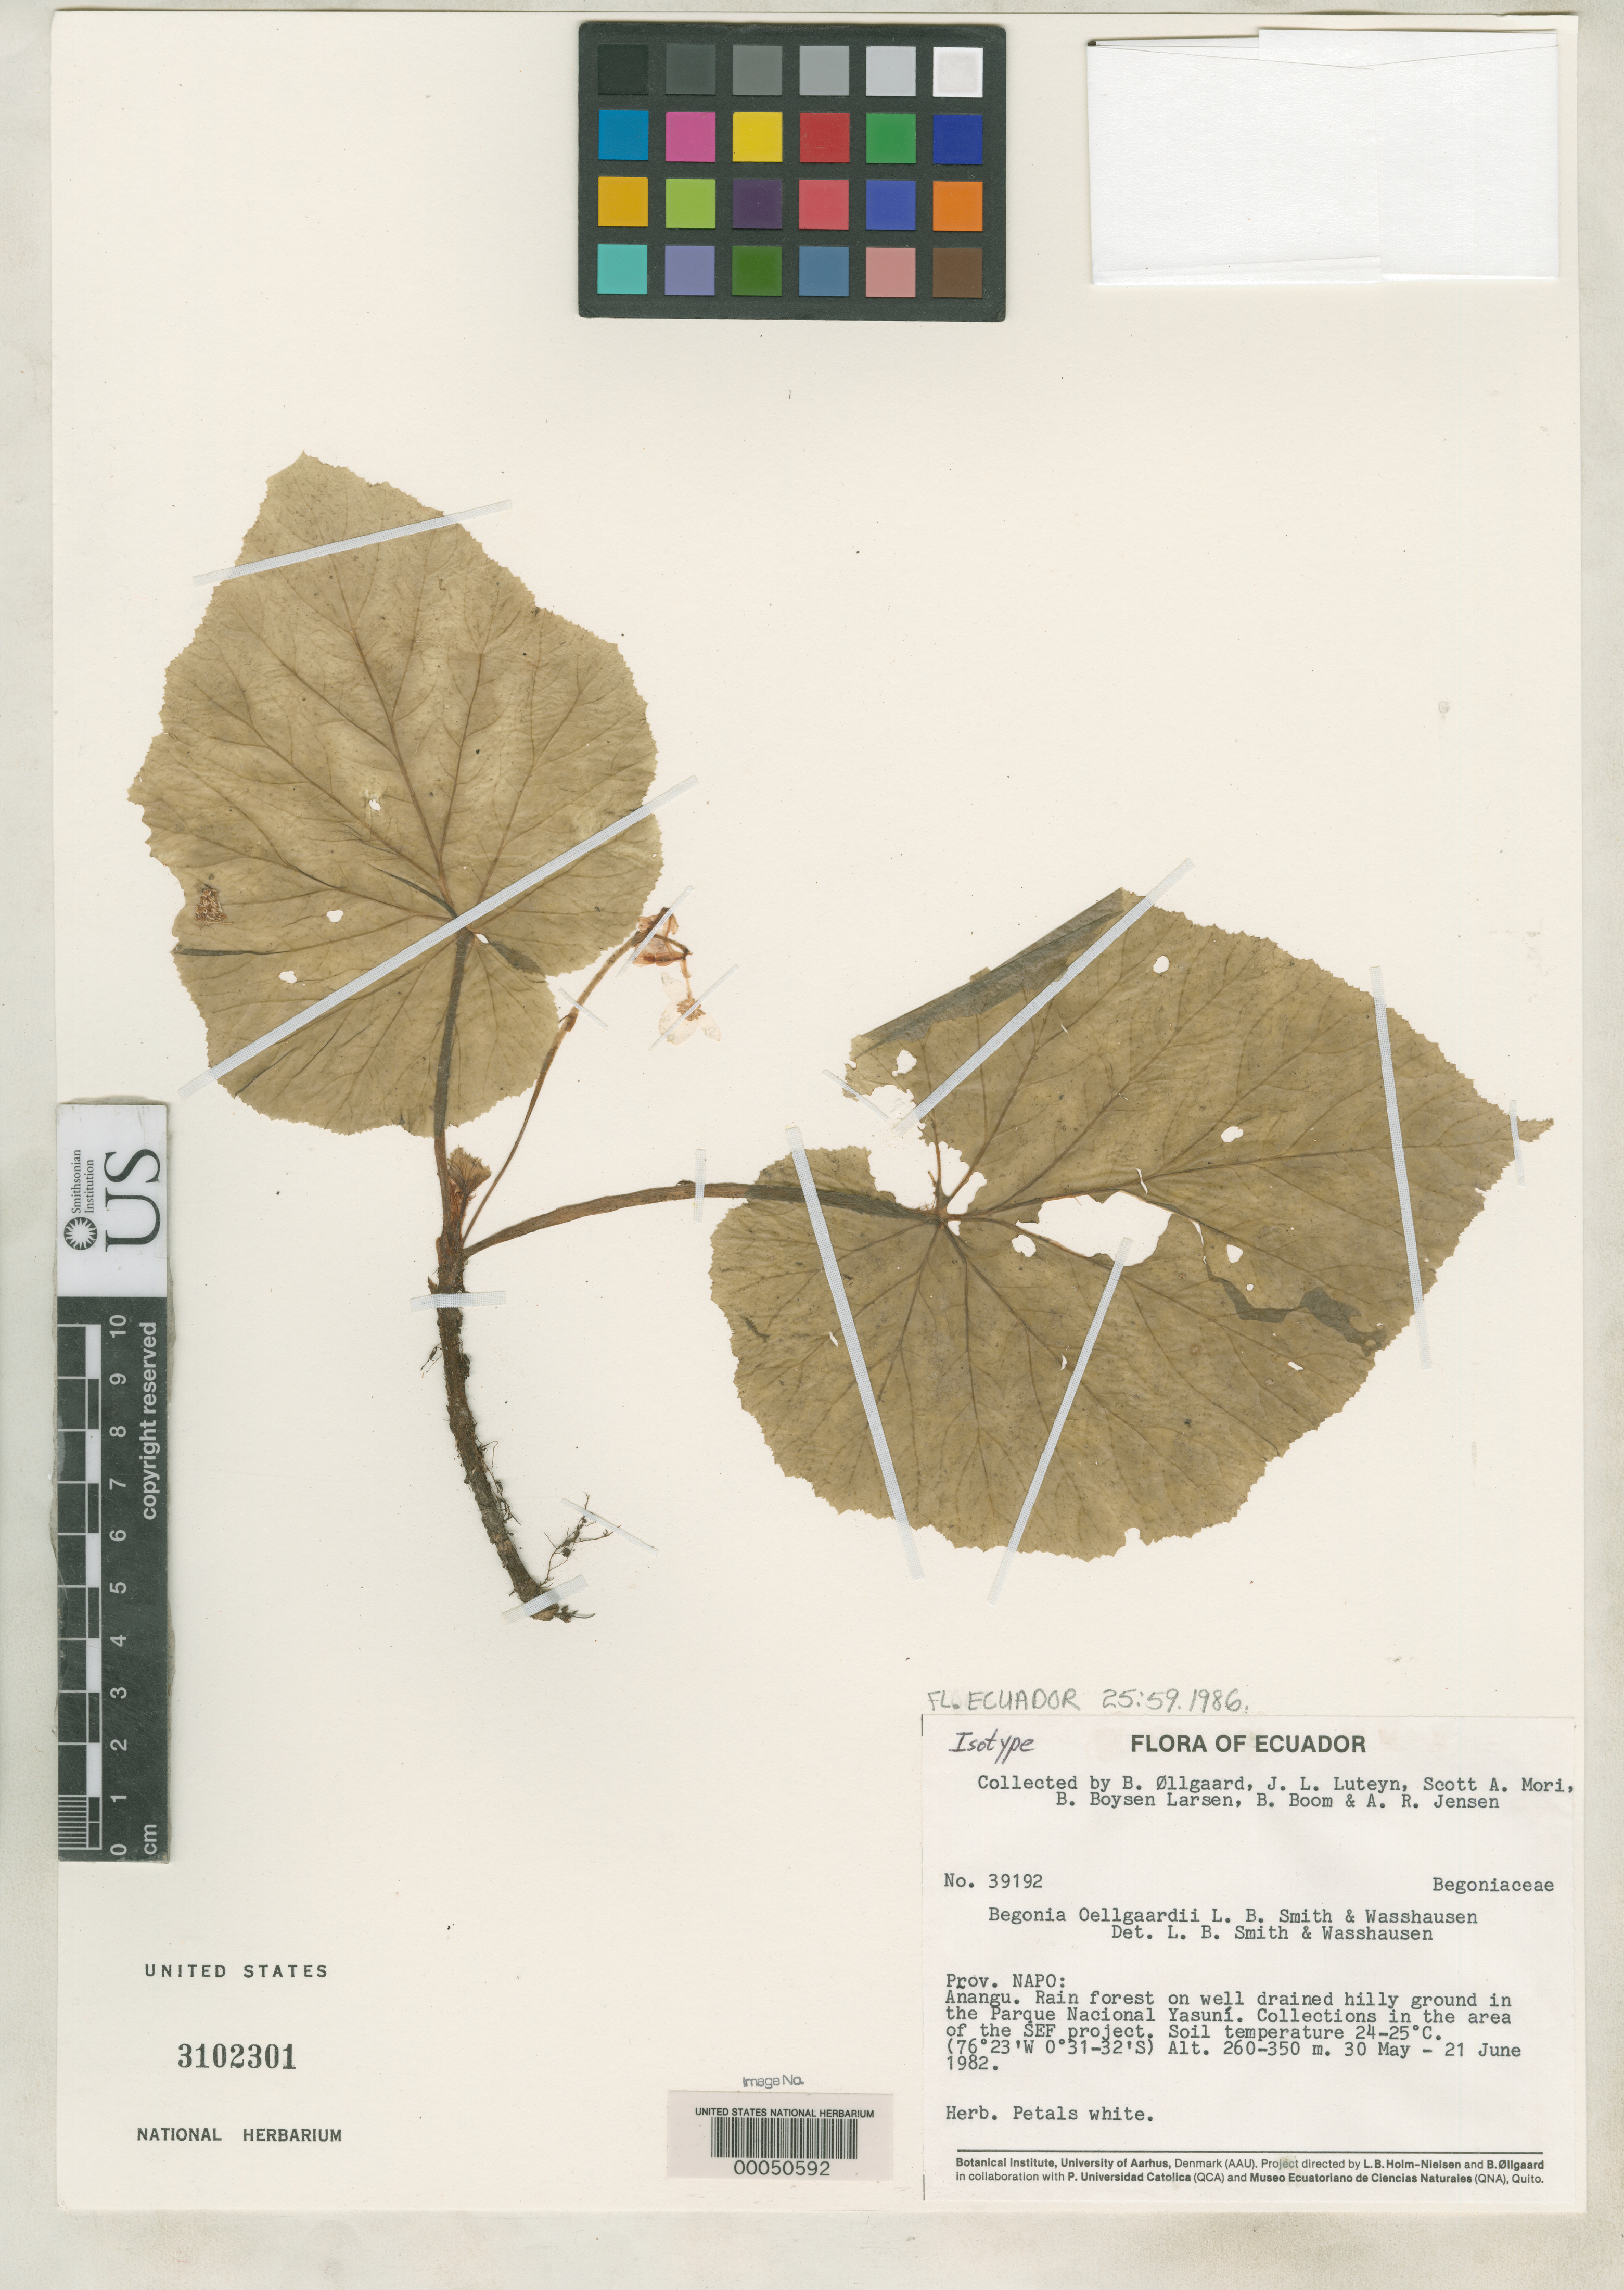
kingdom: Plantae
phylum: Tracheophyta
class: Magnoliopsida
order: Cucurbitales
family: Begoniaceae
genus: Begonia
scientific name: Begonia oellgaardii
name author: L.B. Sm. & Wassh. in Harling & Sparre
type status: Isotype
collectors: B. Øllgaard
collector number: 39192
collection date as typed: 30 May 1982 to 21 Jun 1982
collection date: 1982-05-30/1982-06-21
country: Ecuador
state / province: Napo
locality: Anangu, rain forest in Yasuni National Park, area of SEF project.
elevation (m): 260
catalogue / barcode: US 3102301